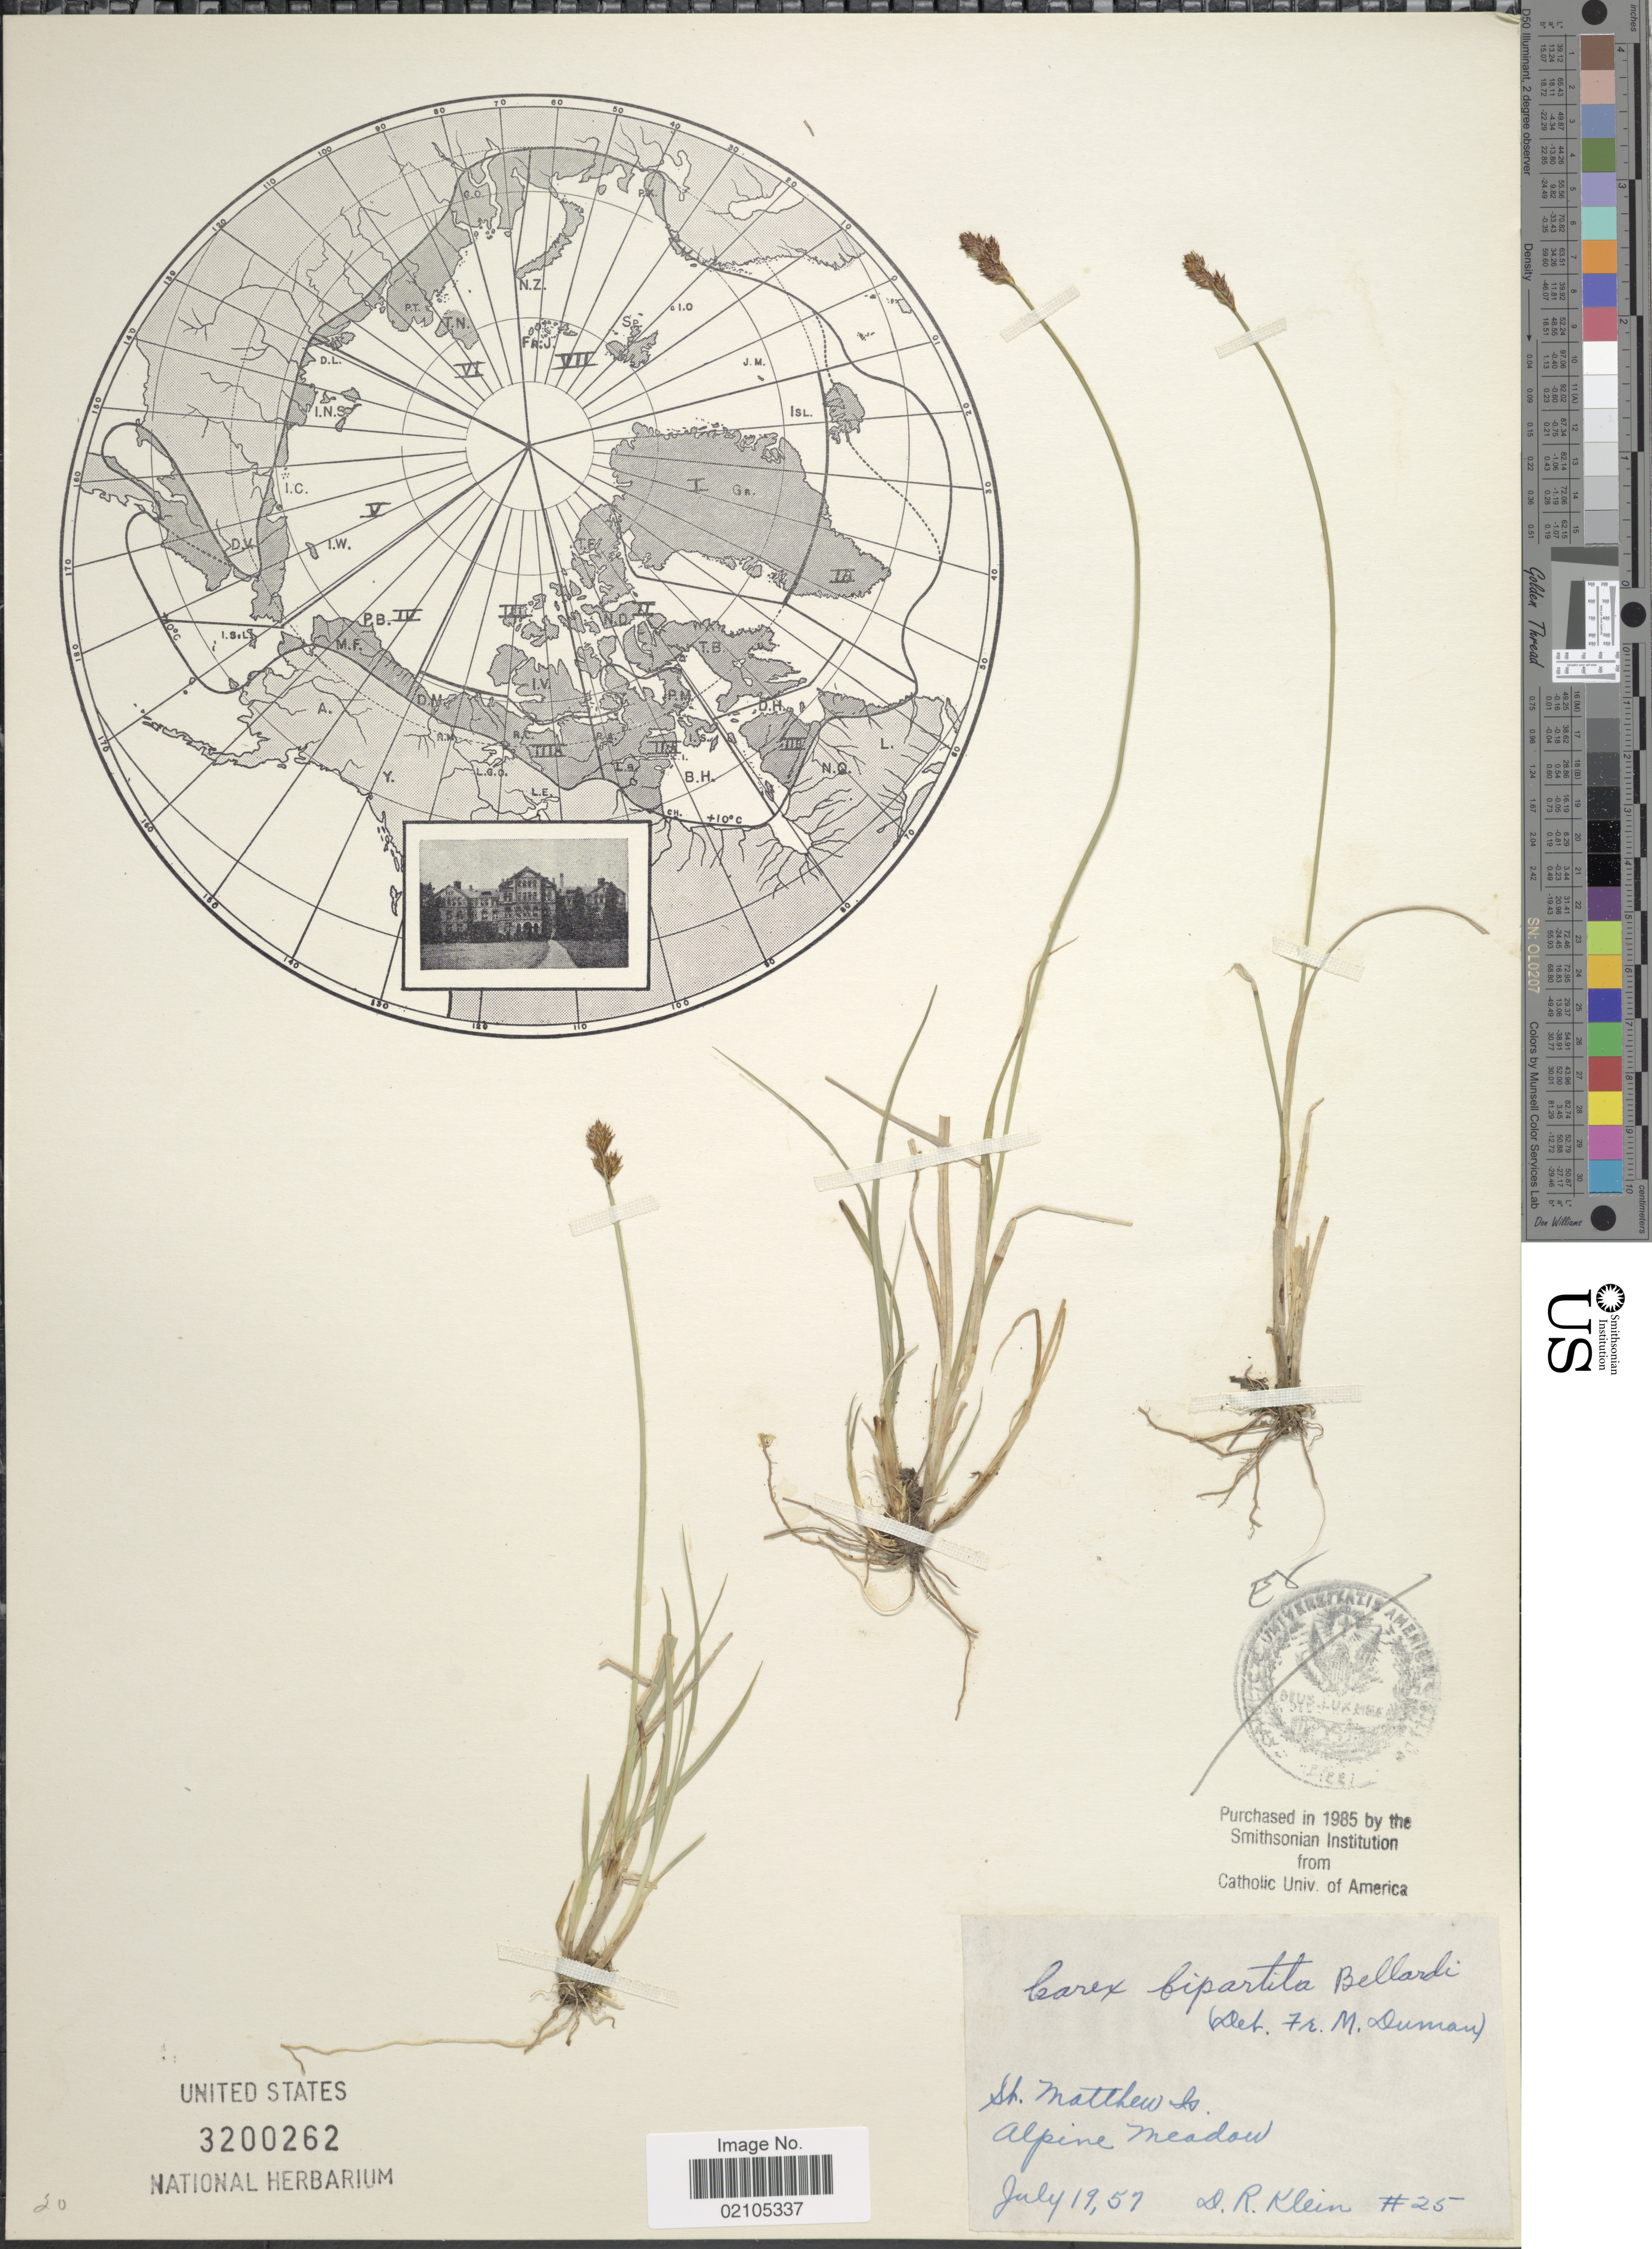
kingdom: Plantae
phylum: Tracheophyta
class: Liliopsida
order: Poales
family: Cyperaceae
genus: Carex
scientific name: Carex lachenalii subsp. lachenalii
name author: Schkuhr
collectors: D. Klein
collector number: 25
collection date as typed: Transcribed d/m/y: 19/7/57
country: United States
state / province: Alaska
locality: St. Matthew Is. Alpine Meadow.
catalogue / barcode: US 3200262